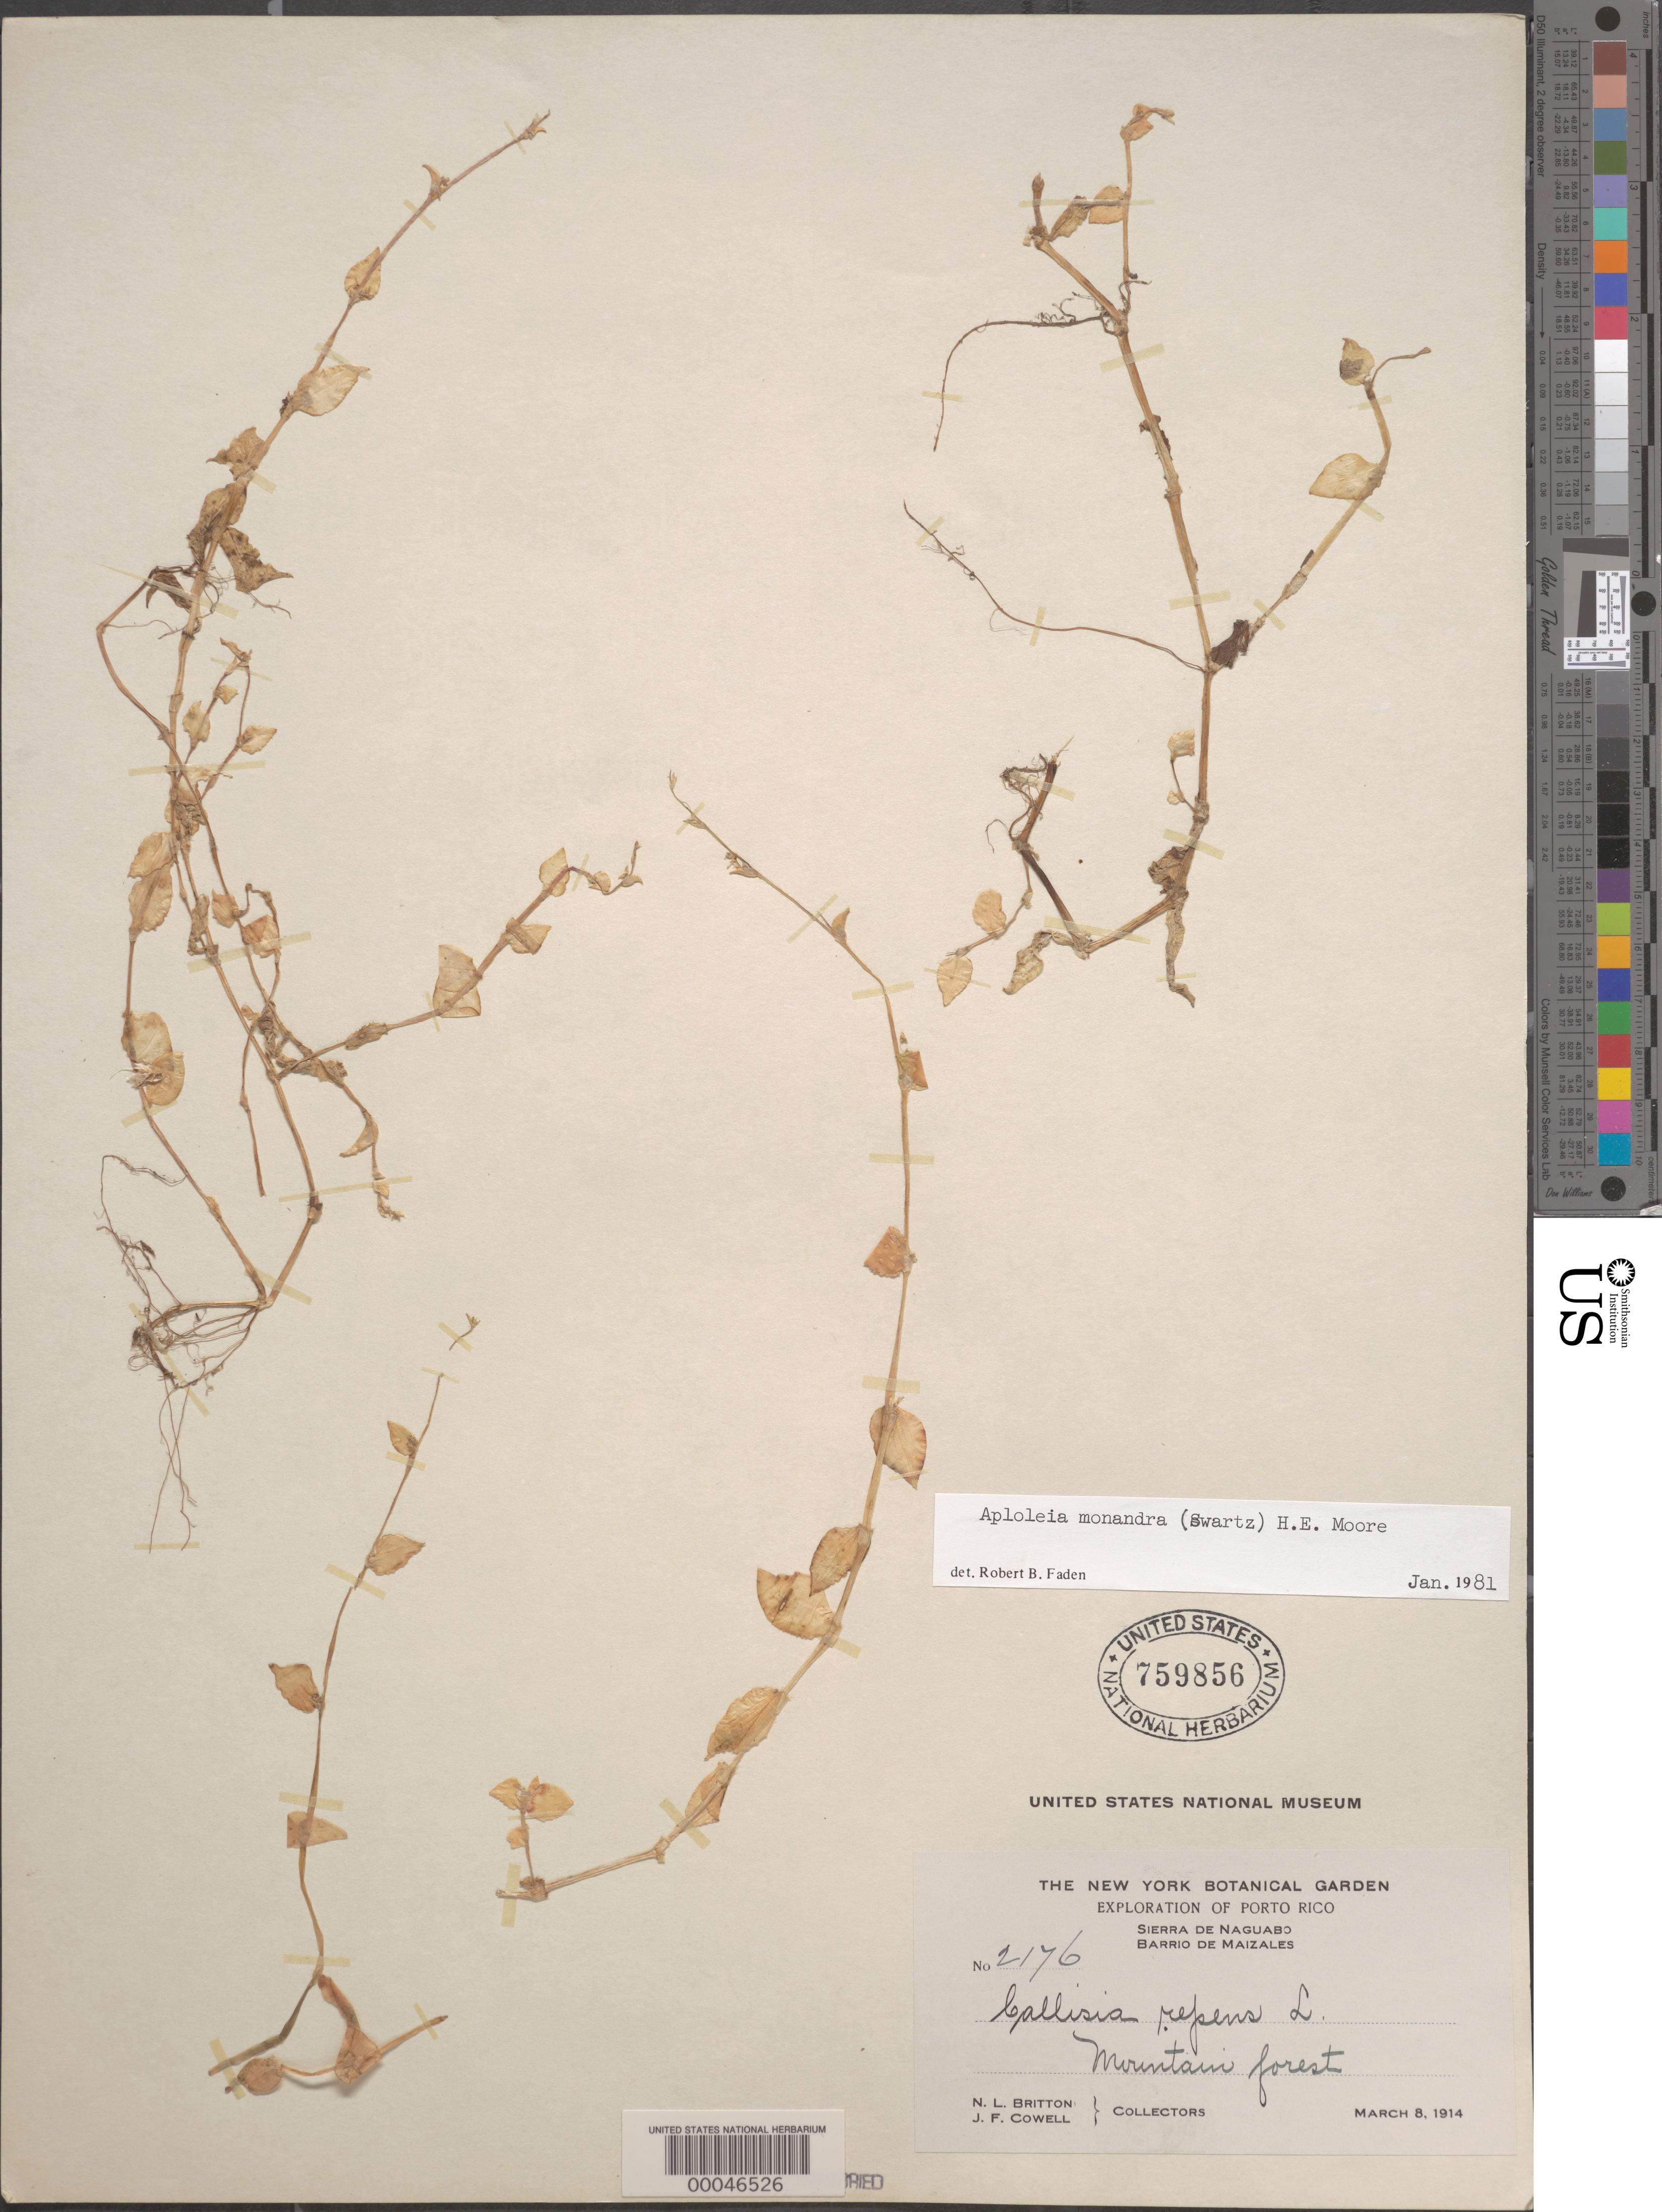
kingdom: Plantae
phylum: Tracheophyta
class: Liliopsida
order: Commelinales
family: Commelinaceae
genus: Callisia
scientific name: Callisia monandra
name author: (Sw.) Schult. & Schult. f.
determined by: Faden, Robert B., (US), Smithsonian Institution - National Museum of Natural History (UNITED STATES)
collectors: N. Britton & J. F. Cowell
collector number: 2176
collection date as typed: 08 Mar 1914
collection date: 1914-03-08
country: Puerto Rico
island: Greater Antilles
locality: Sierra de naguabo, barrio de maizales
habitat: Mountain forest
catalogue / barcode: US 759856